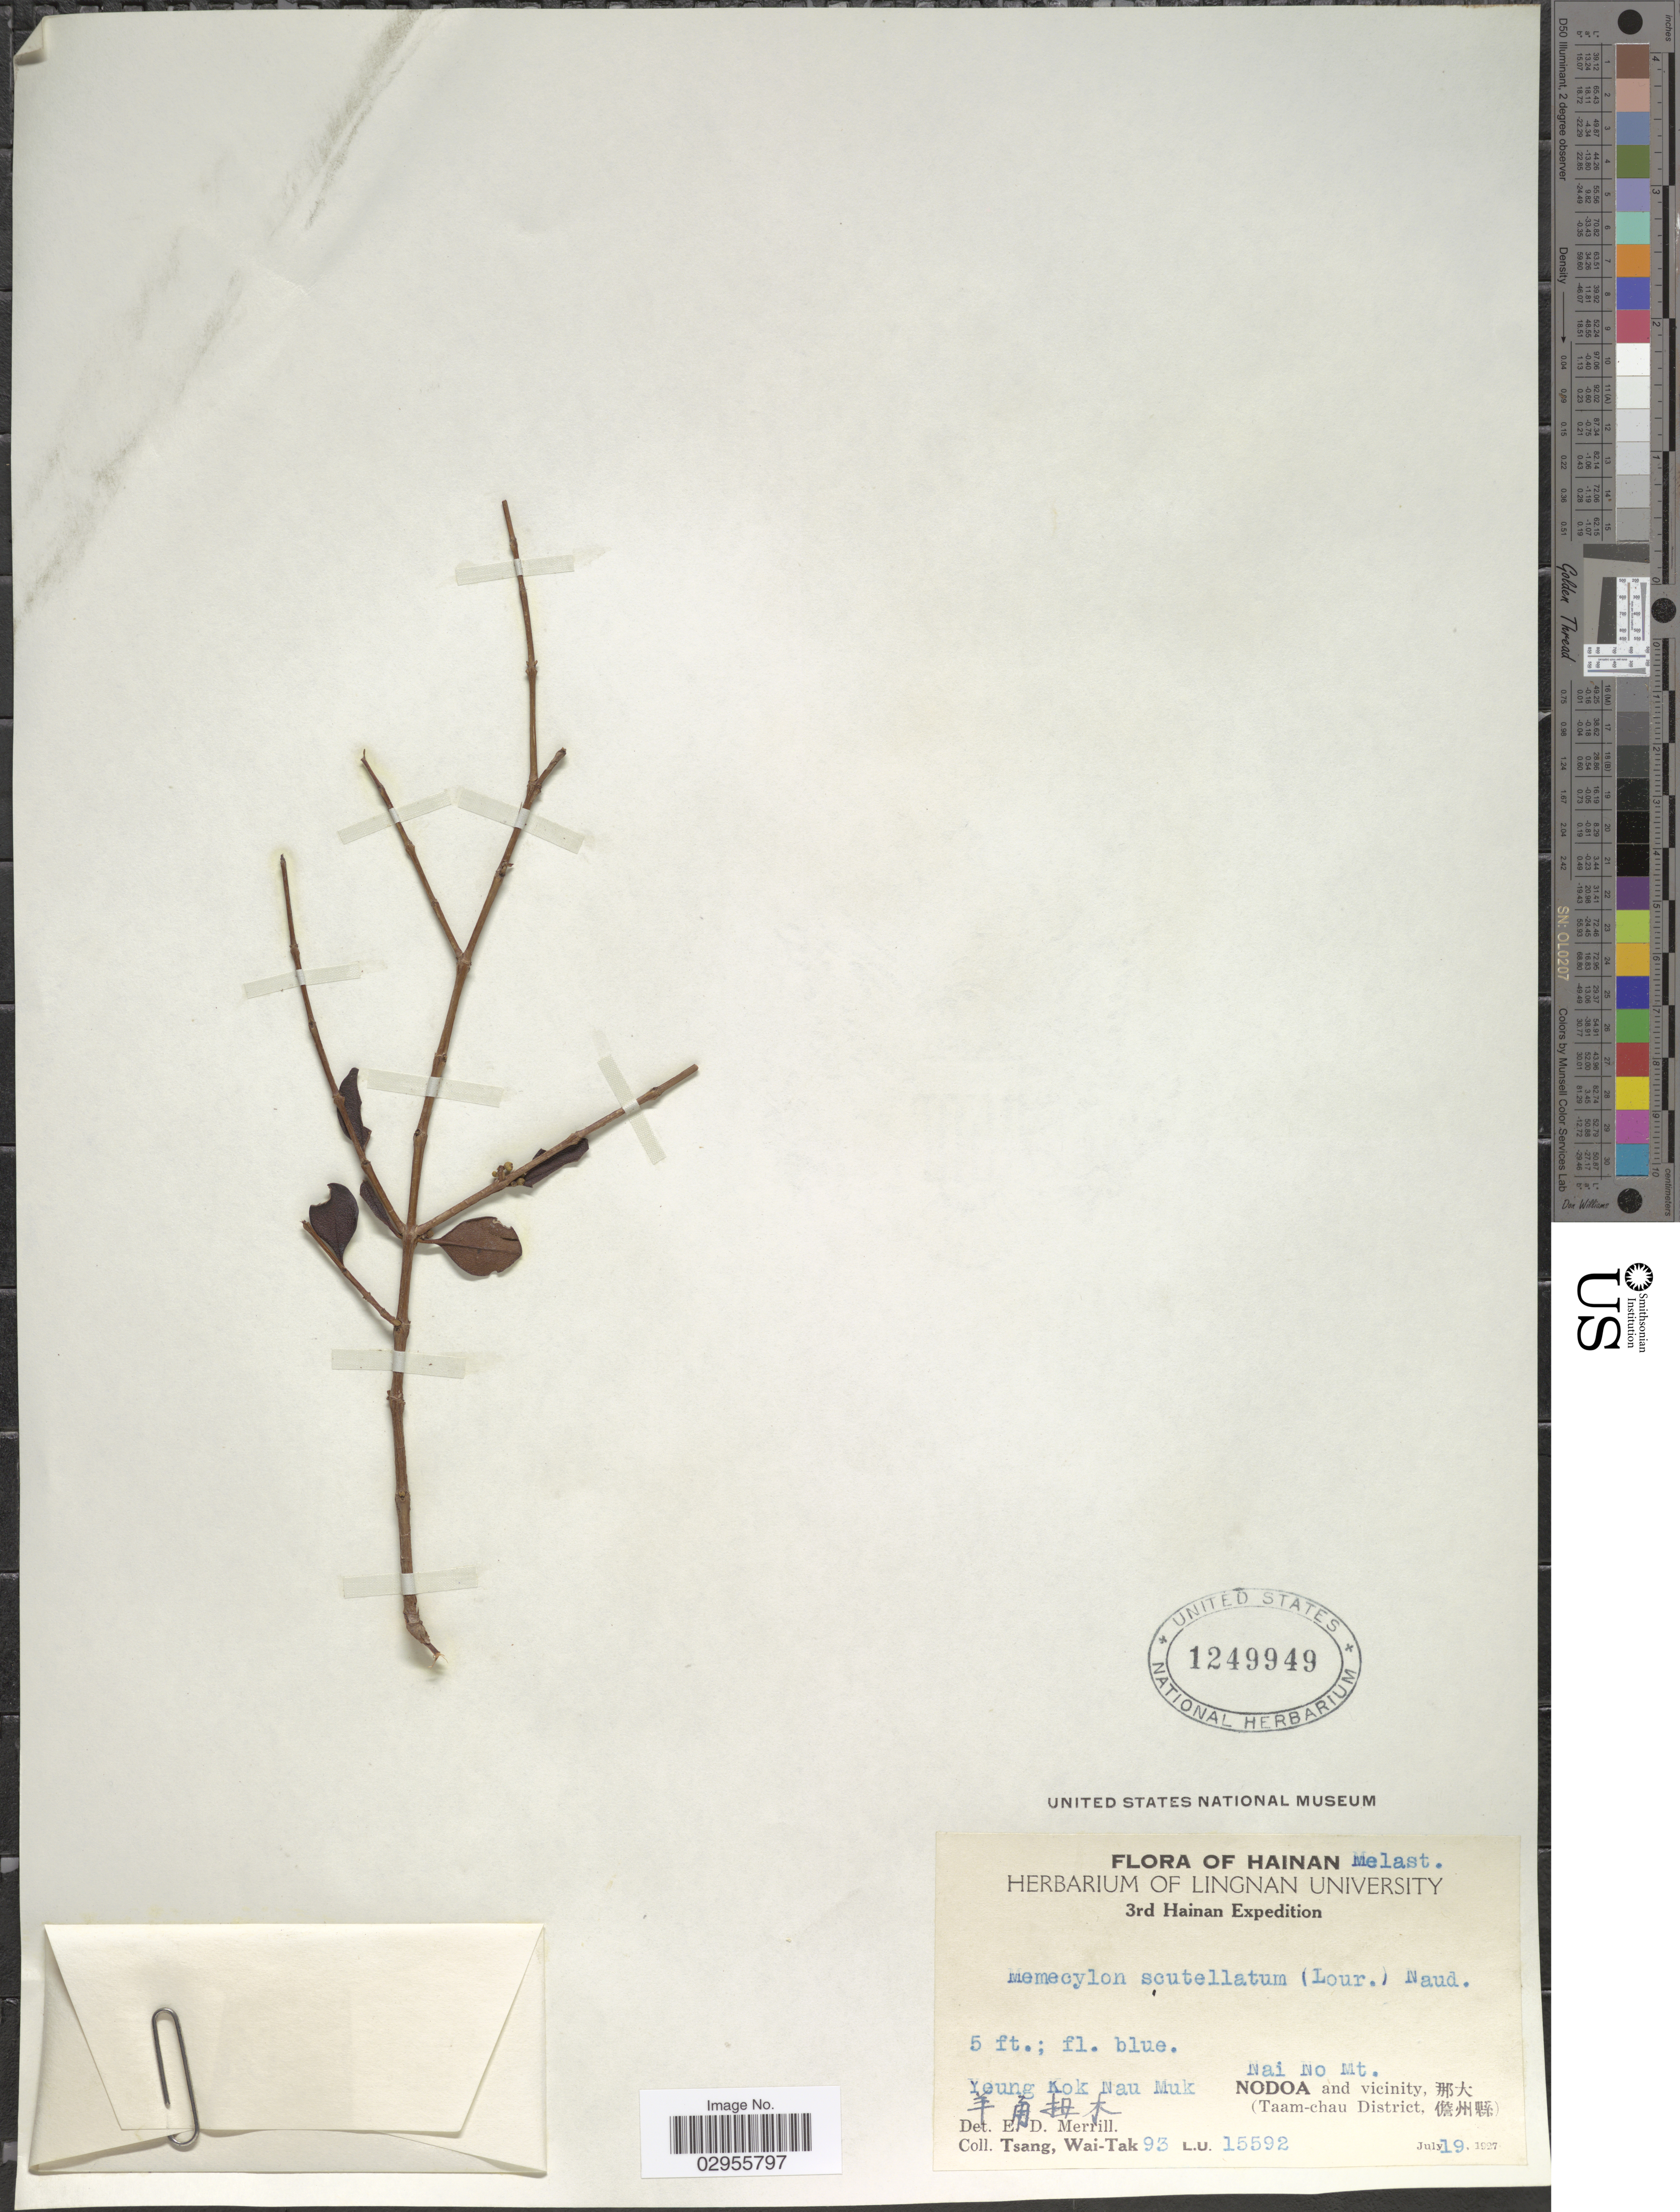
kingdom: Plantae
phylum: Tracheophyta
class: Magnoliopsida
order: Myrtales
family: Melastomataceae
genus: Memecylon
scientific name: Memecylon scutellatum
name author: (Lour.) Hook. & Arn.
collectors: W. T. Tsang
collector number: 93/L.U.15592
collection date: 1927-07-19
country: China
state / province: Hainan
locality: Nai No Mt. Yeung Kok Nau Muk, Nodoa and vicinity (Taam-chau District).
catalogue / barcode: US 1249949